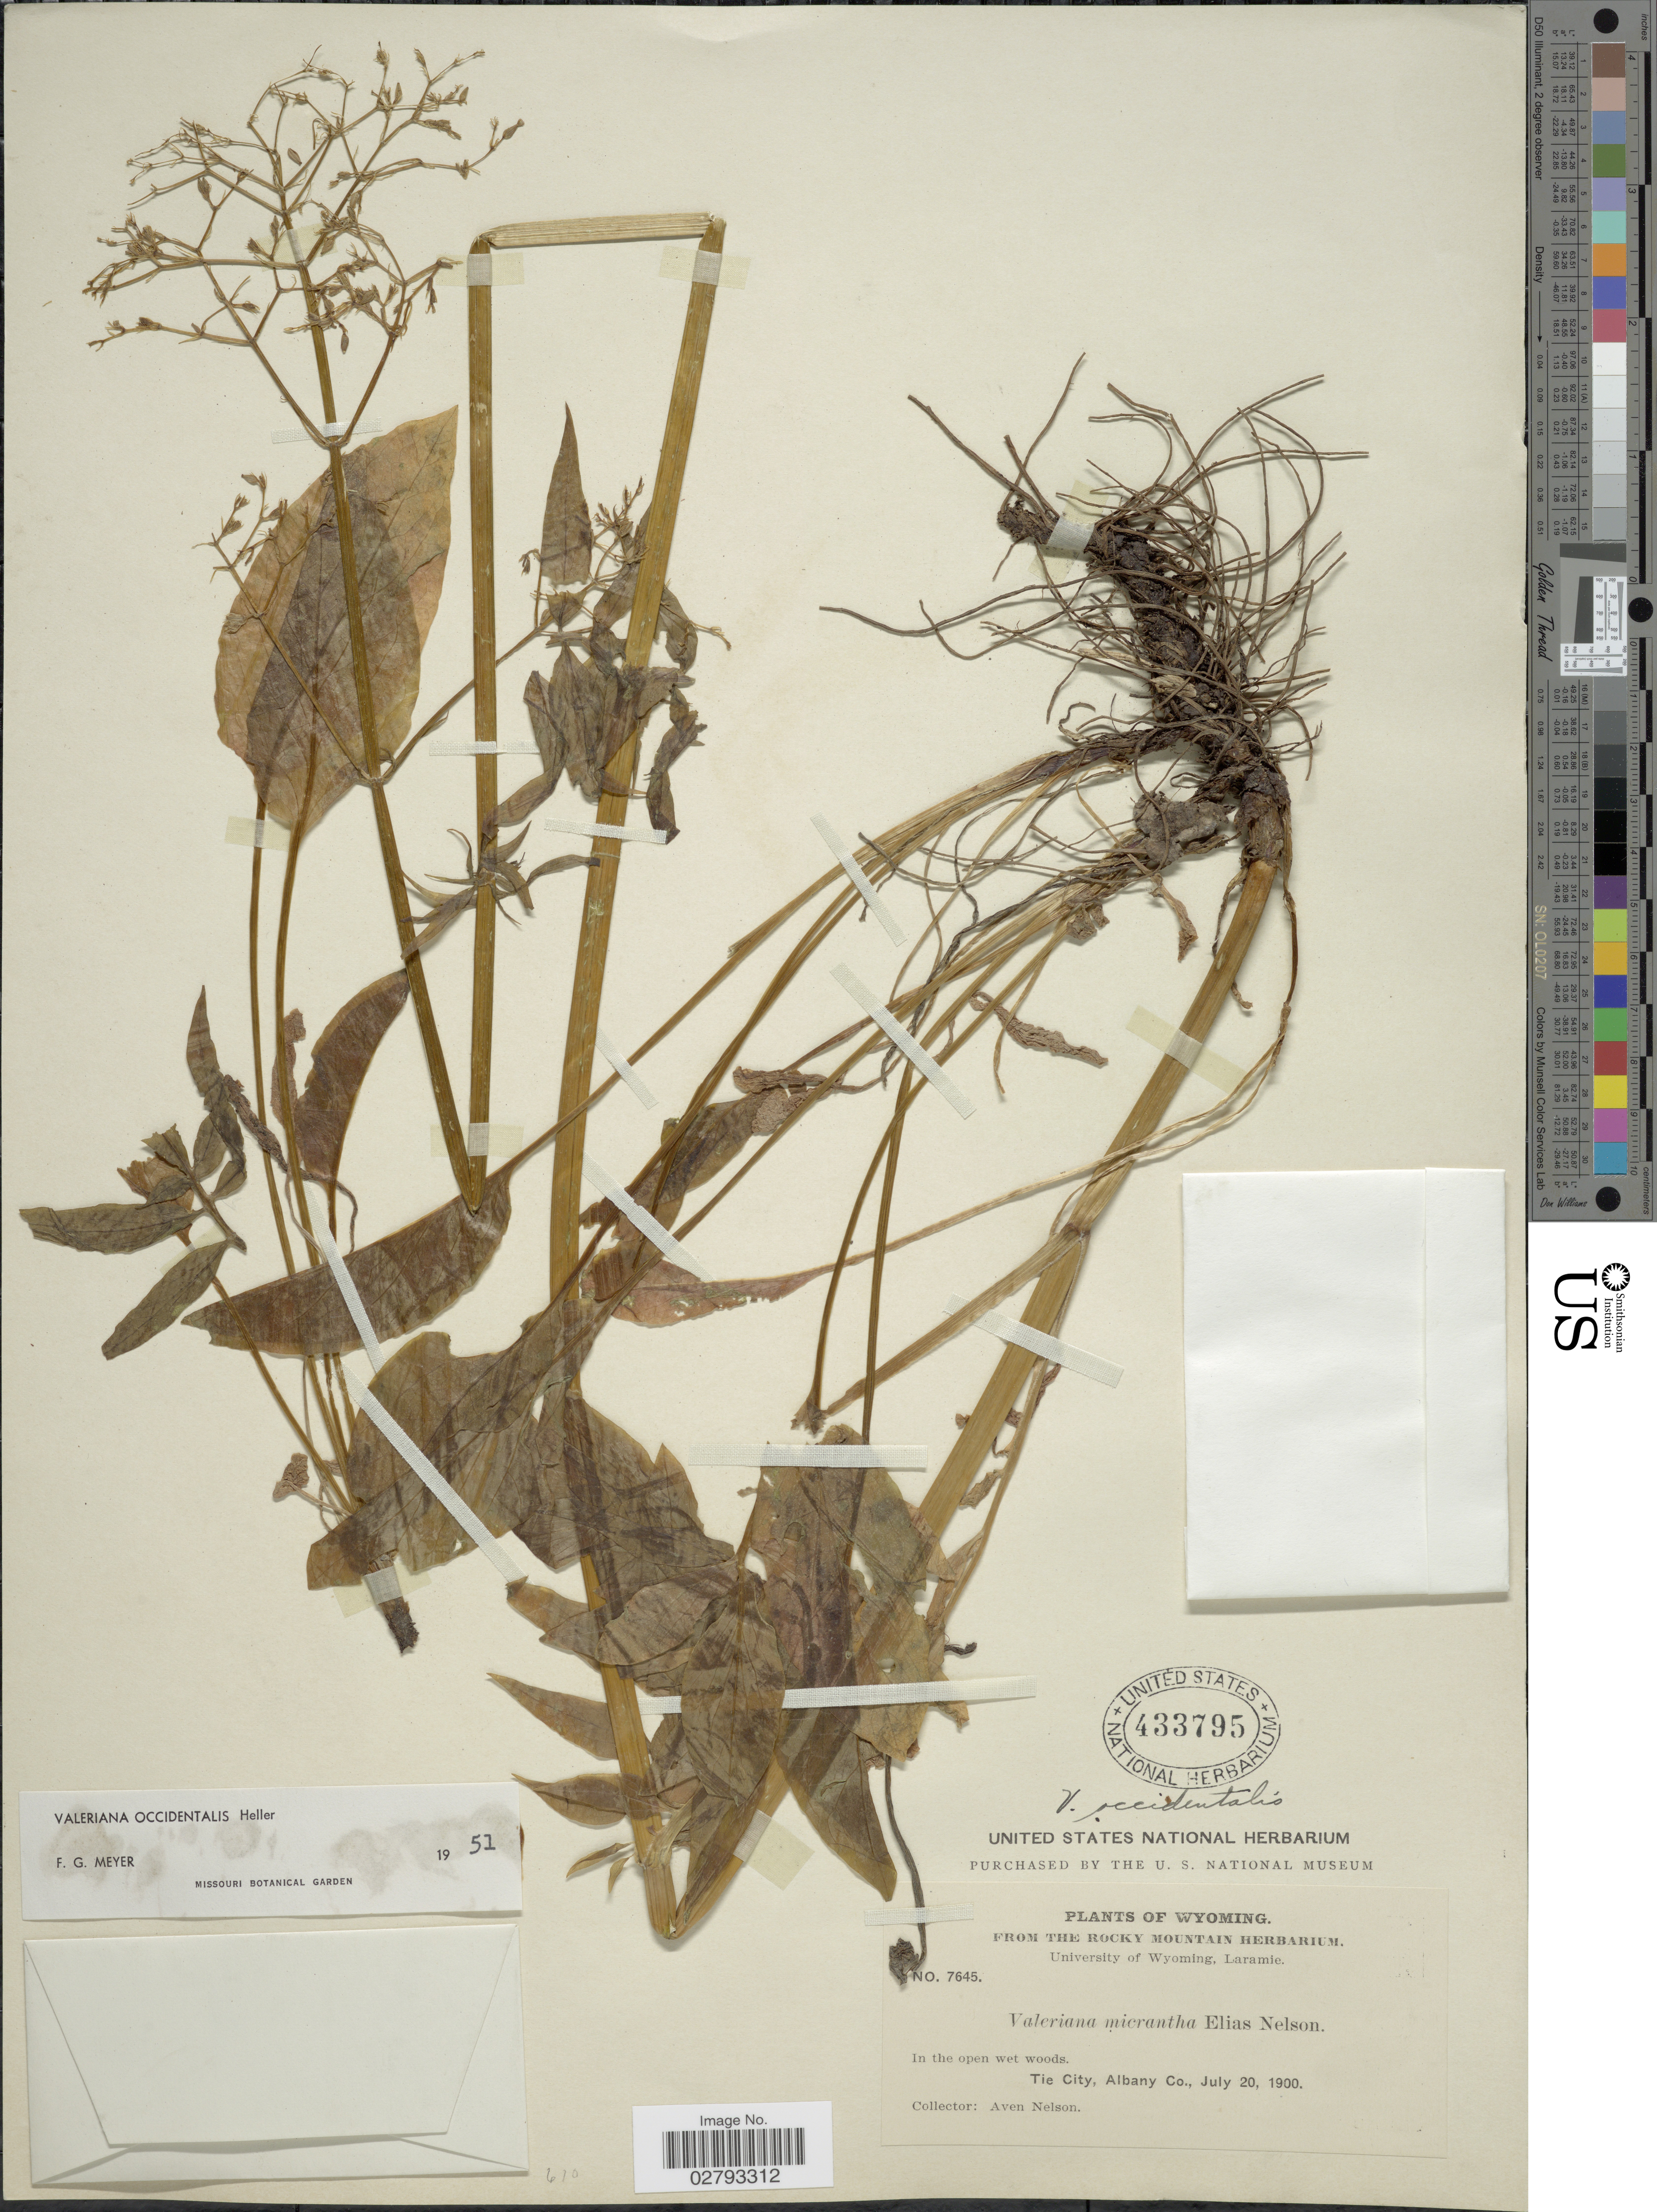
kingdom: Plantae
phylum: Tracheophyta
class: Magnoliopsida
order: Dipsacales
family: Caprifoliaceae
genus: Valeriana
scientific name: Valeriana occidentalis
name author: A. Heller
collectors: A. Nelson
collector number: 7645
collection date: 1900-07-20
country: United States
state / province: Wyoming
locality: Tie City, Albany Co.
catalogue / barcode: US 433795